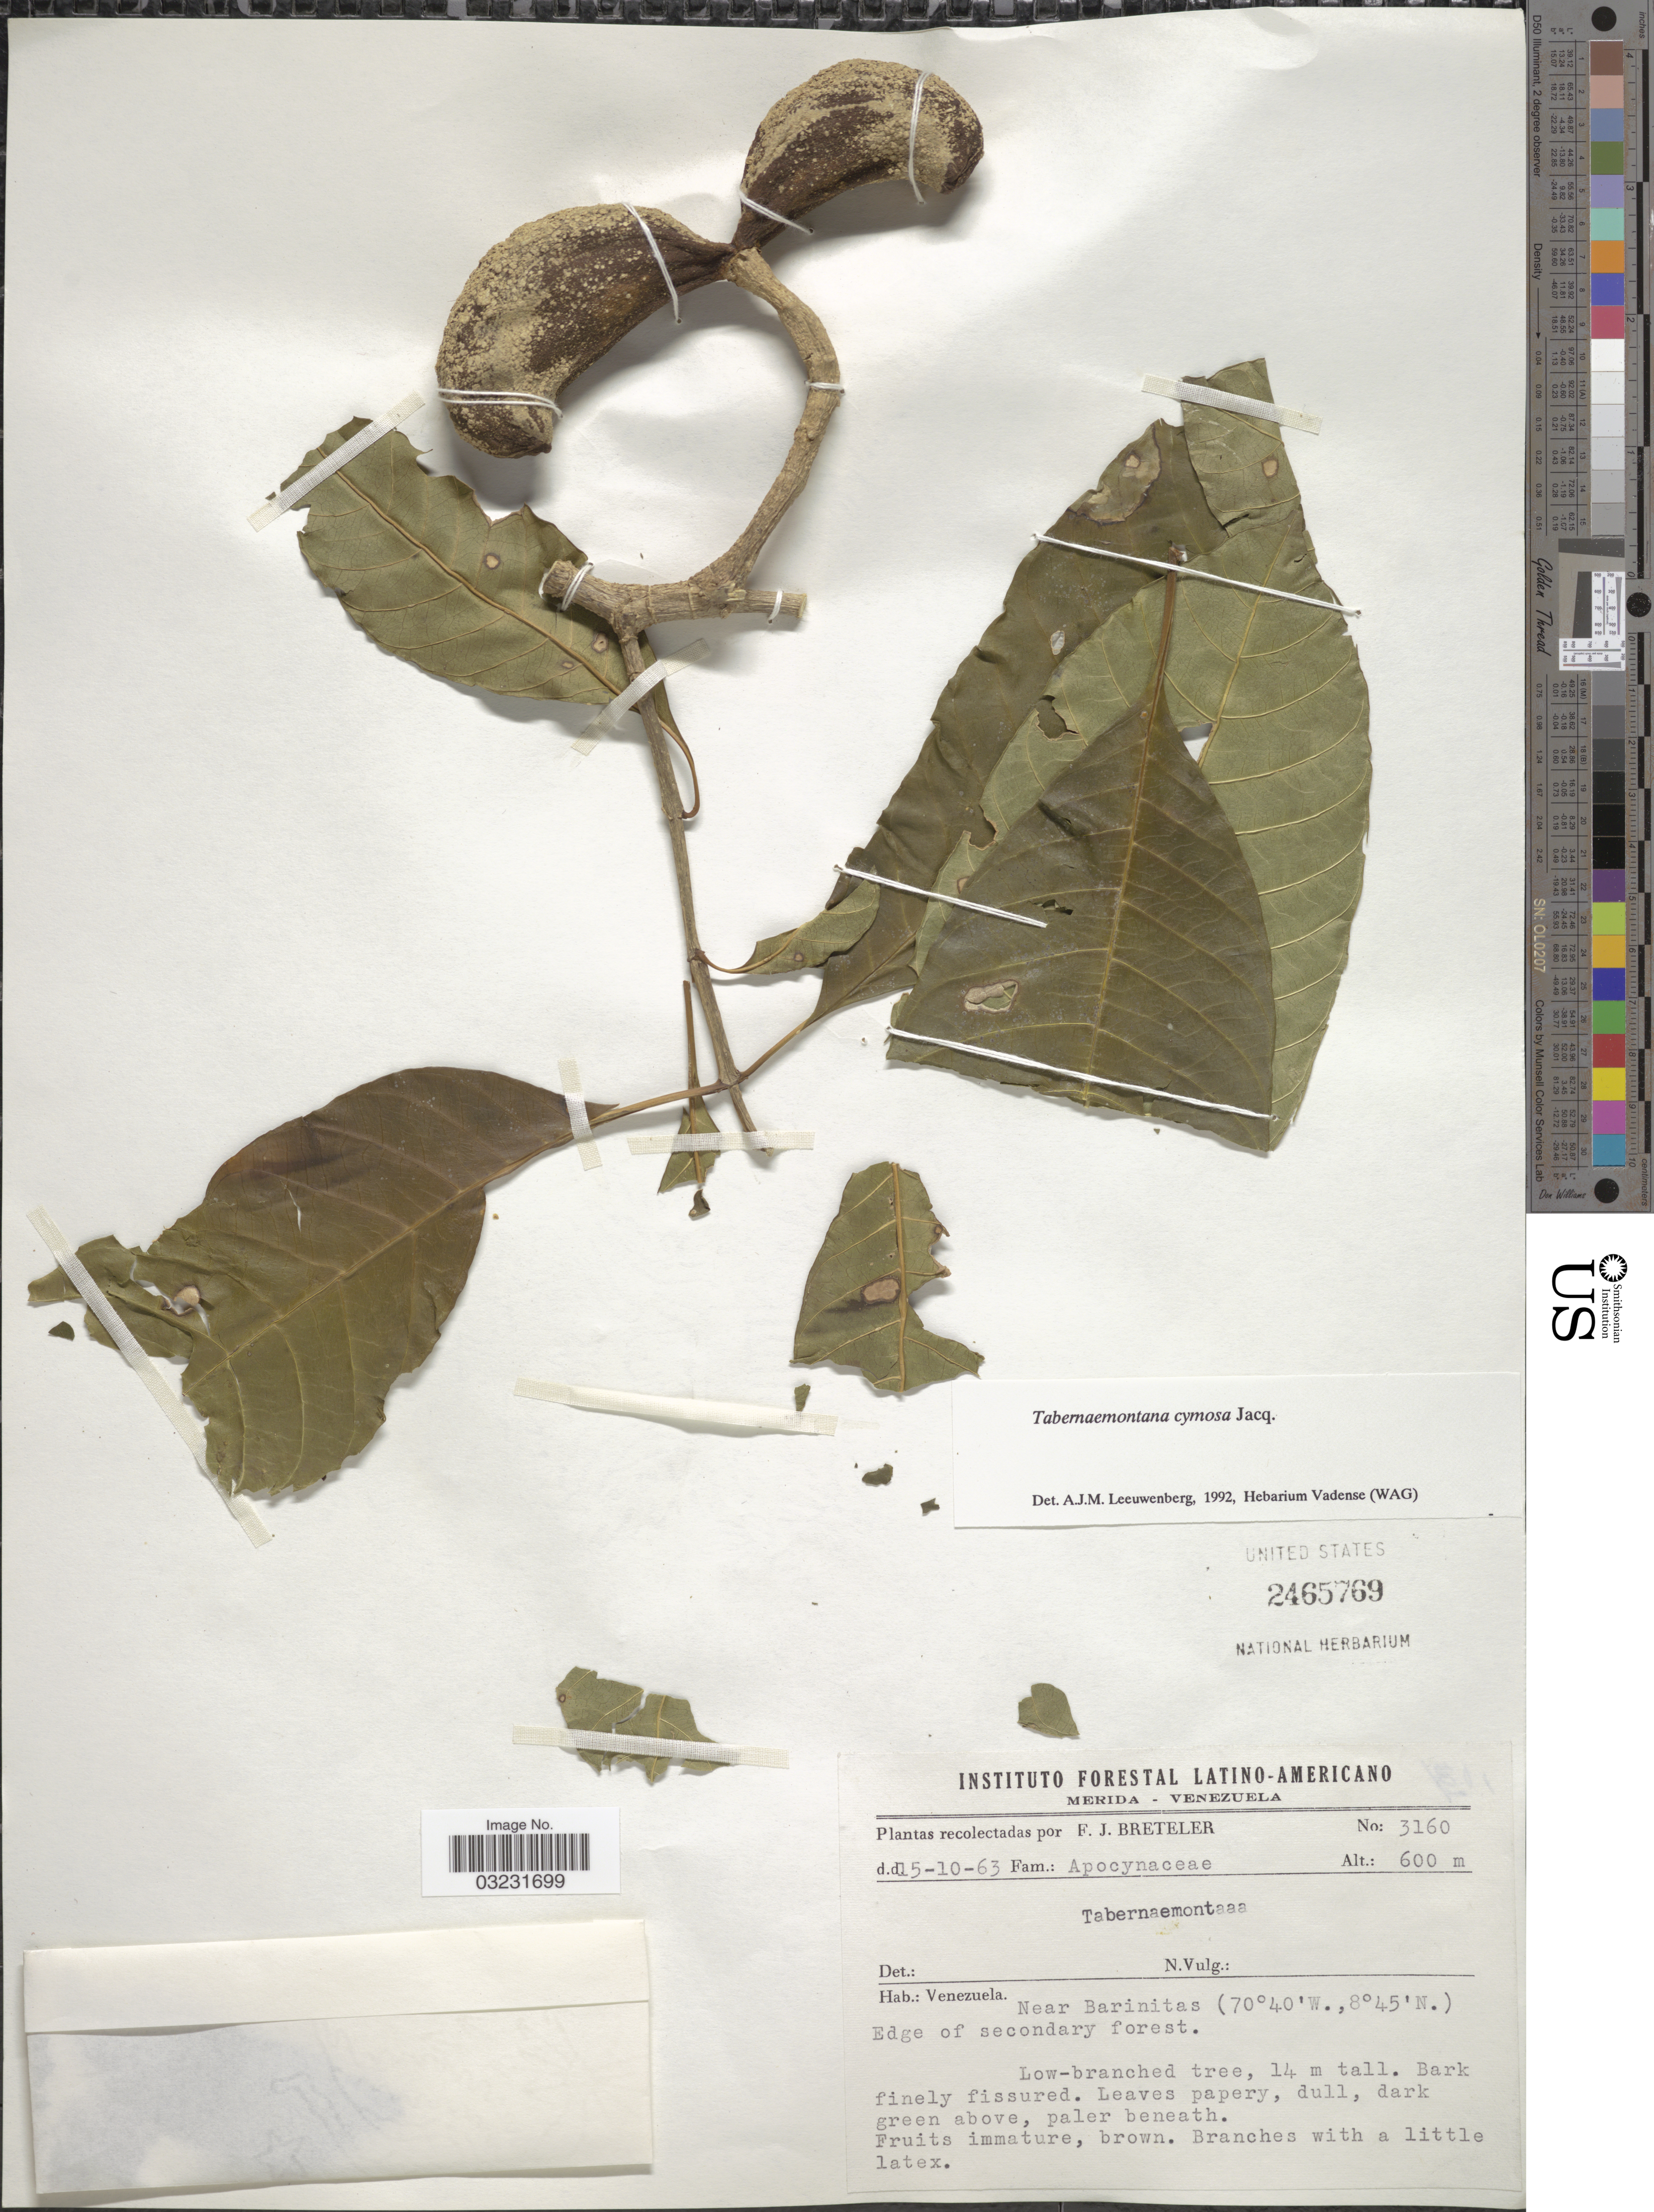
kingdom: Plantae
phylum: Tracheophyta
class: Magnoliopsida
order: Gentianales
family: Apocynaceae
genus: Tabernaemontana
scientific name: Tabernaemontana cymosa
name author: Jacq.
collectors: F. J. Breteler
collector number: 3160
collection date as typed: Transcribed d/m/y: 15/10/63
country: Venezuela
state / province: Mérida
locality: Near Barinitas.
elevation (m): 600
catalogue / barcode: US 2465769